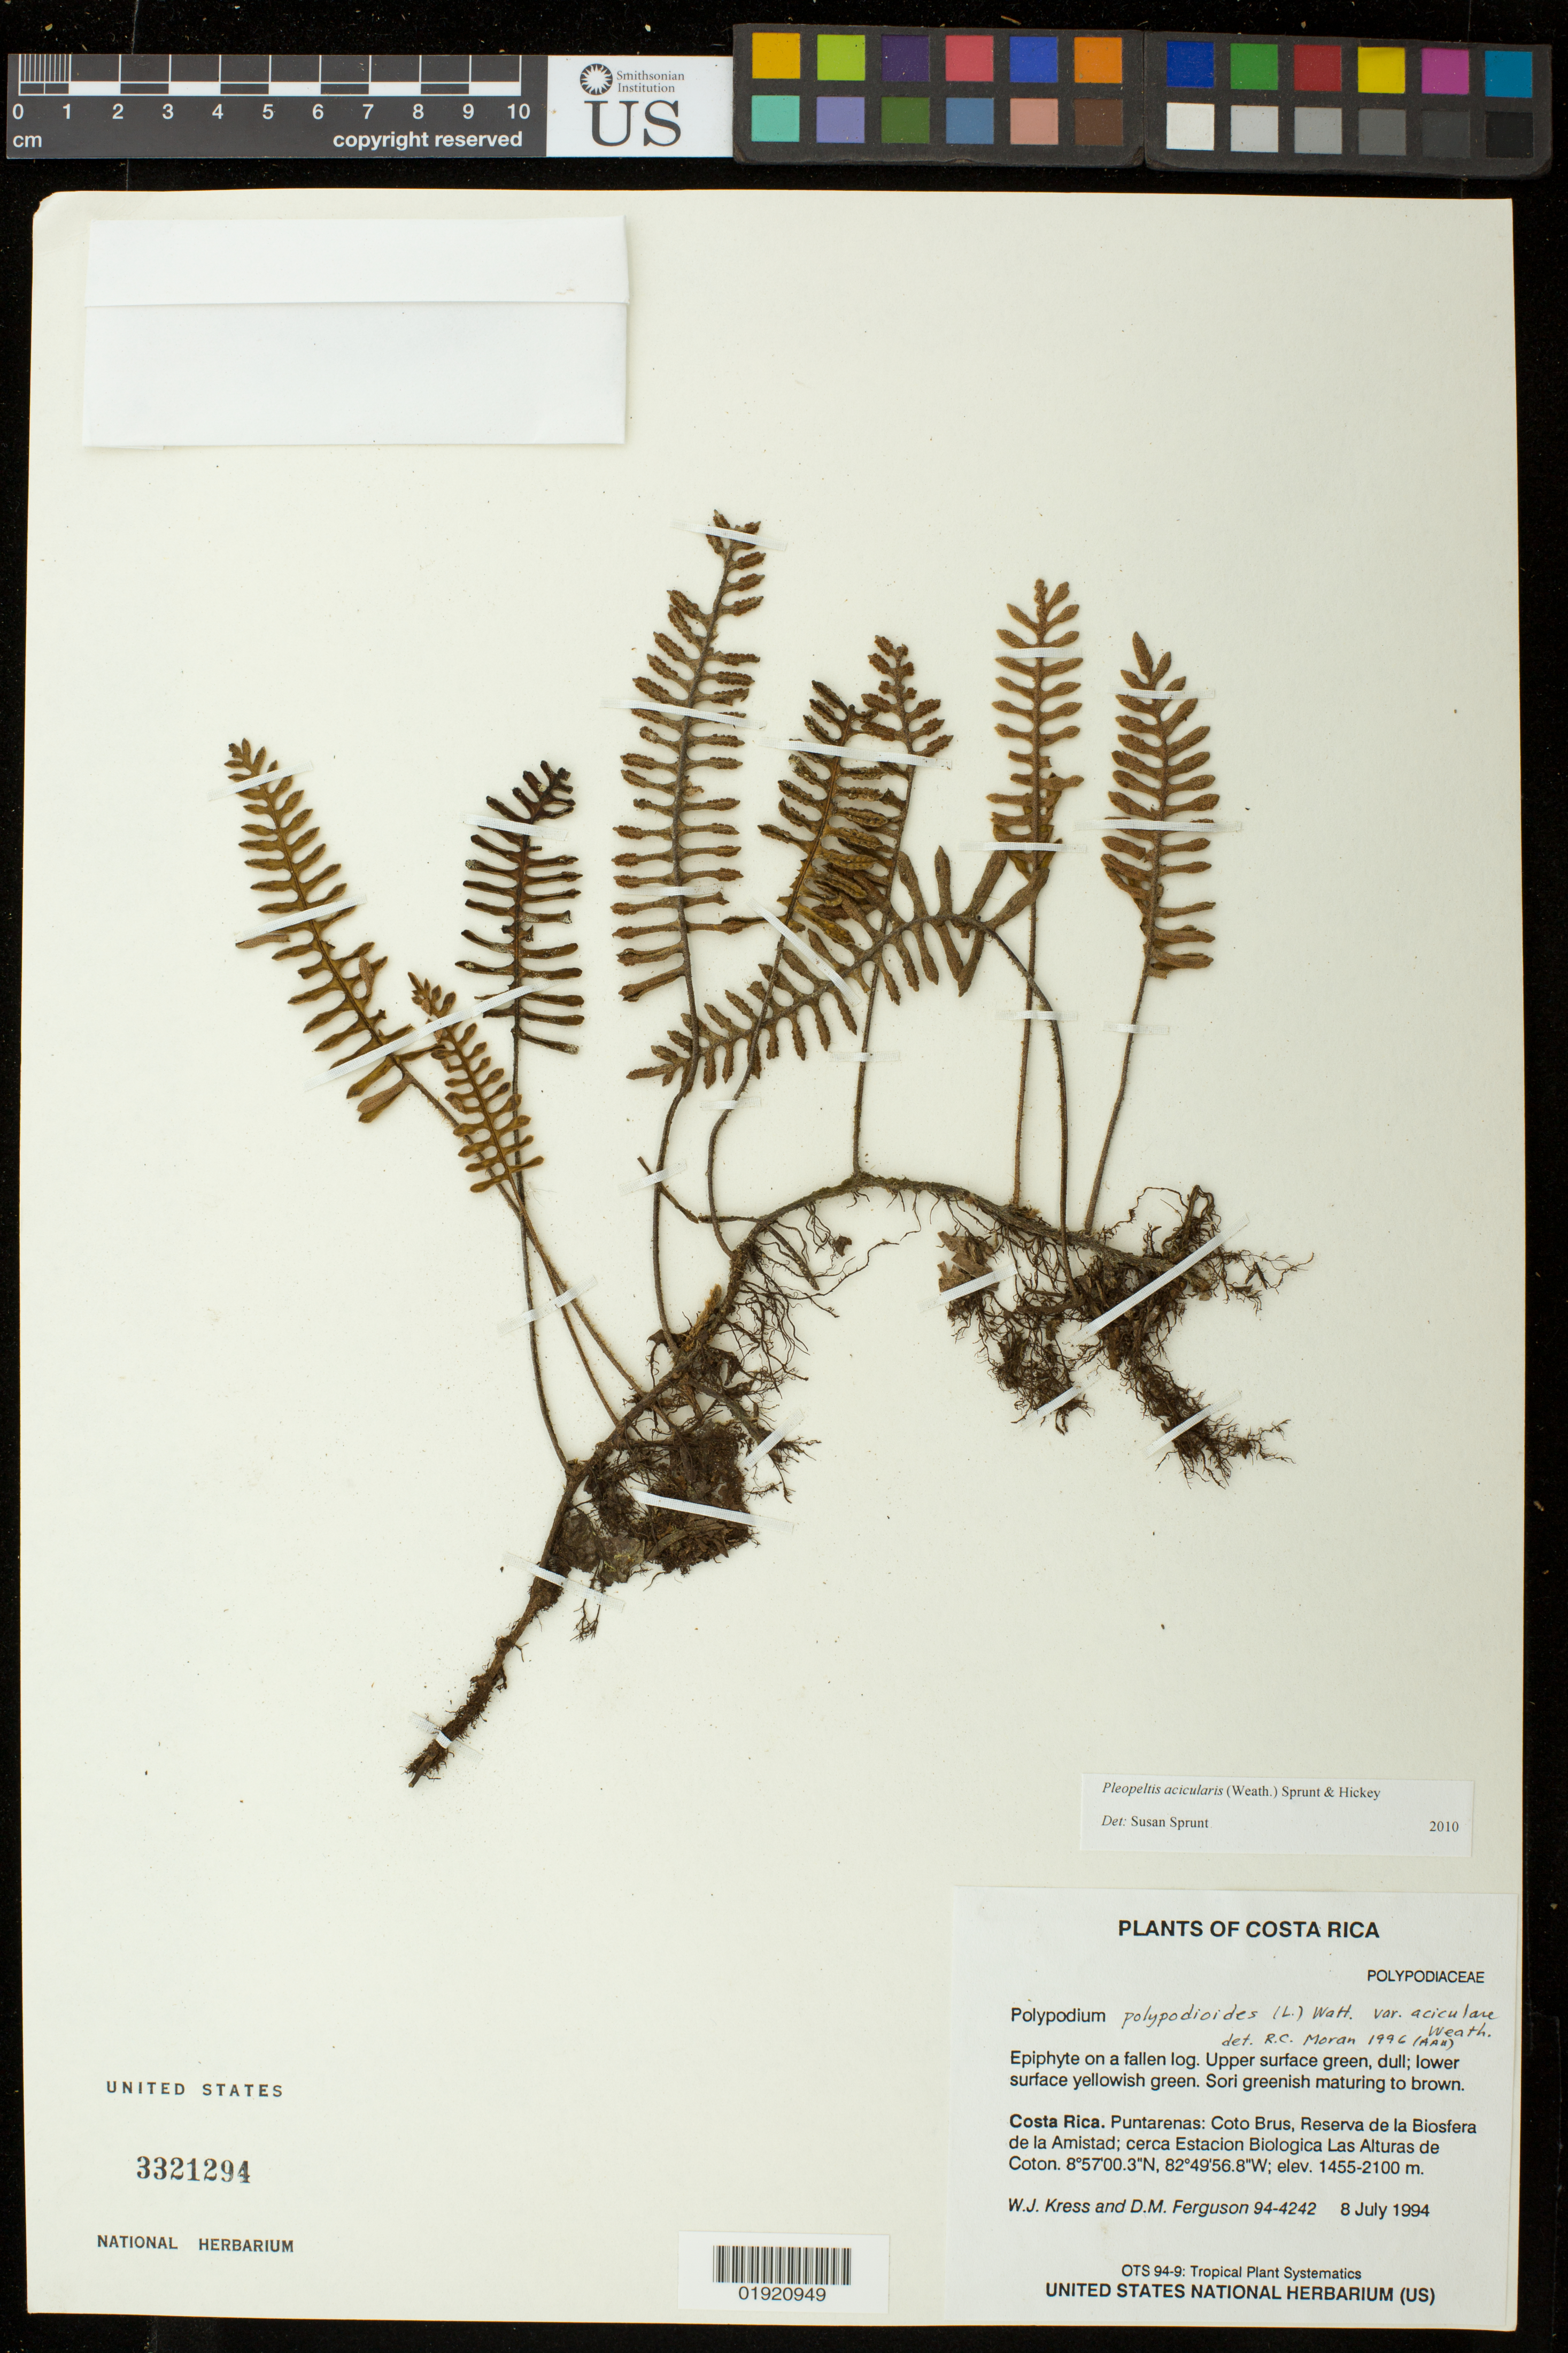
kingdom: Plantae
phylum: Tracheophyta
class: Polypodiopsida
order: Polypodiales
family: Polypodiaceae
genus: Pleopeltis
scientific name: Pleopeltis acicularis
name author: (Weath.) A.R. Sm. & Krömer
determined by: Sprunt, S. V.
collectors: W. J. Kress & D. M. Ferguson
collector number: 4242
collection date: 1994-07-08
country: Costa Rica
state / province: Puntarenas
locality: Coto Brus, Reserva de la Biosfera de la Amistad; cerca Estacion Biologica Las Alturas de Coton.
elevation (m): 1455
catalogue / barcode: US 3321294